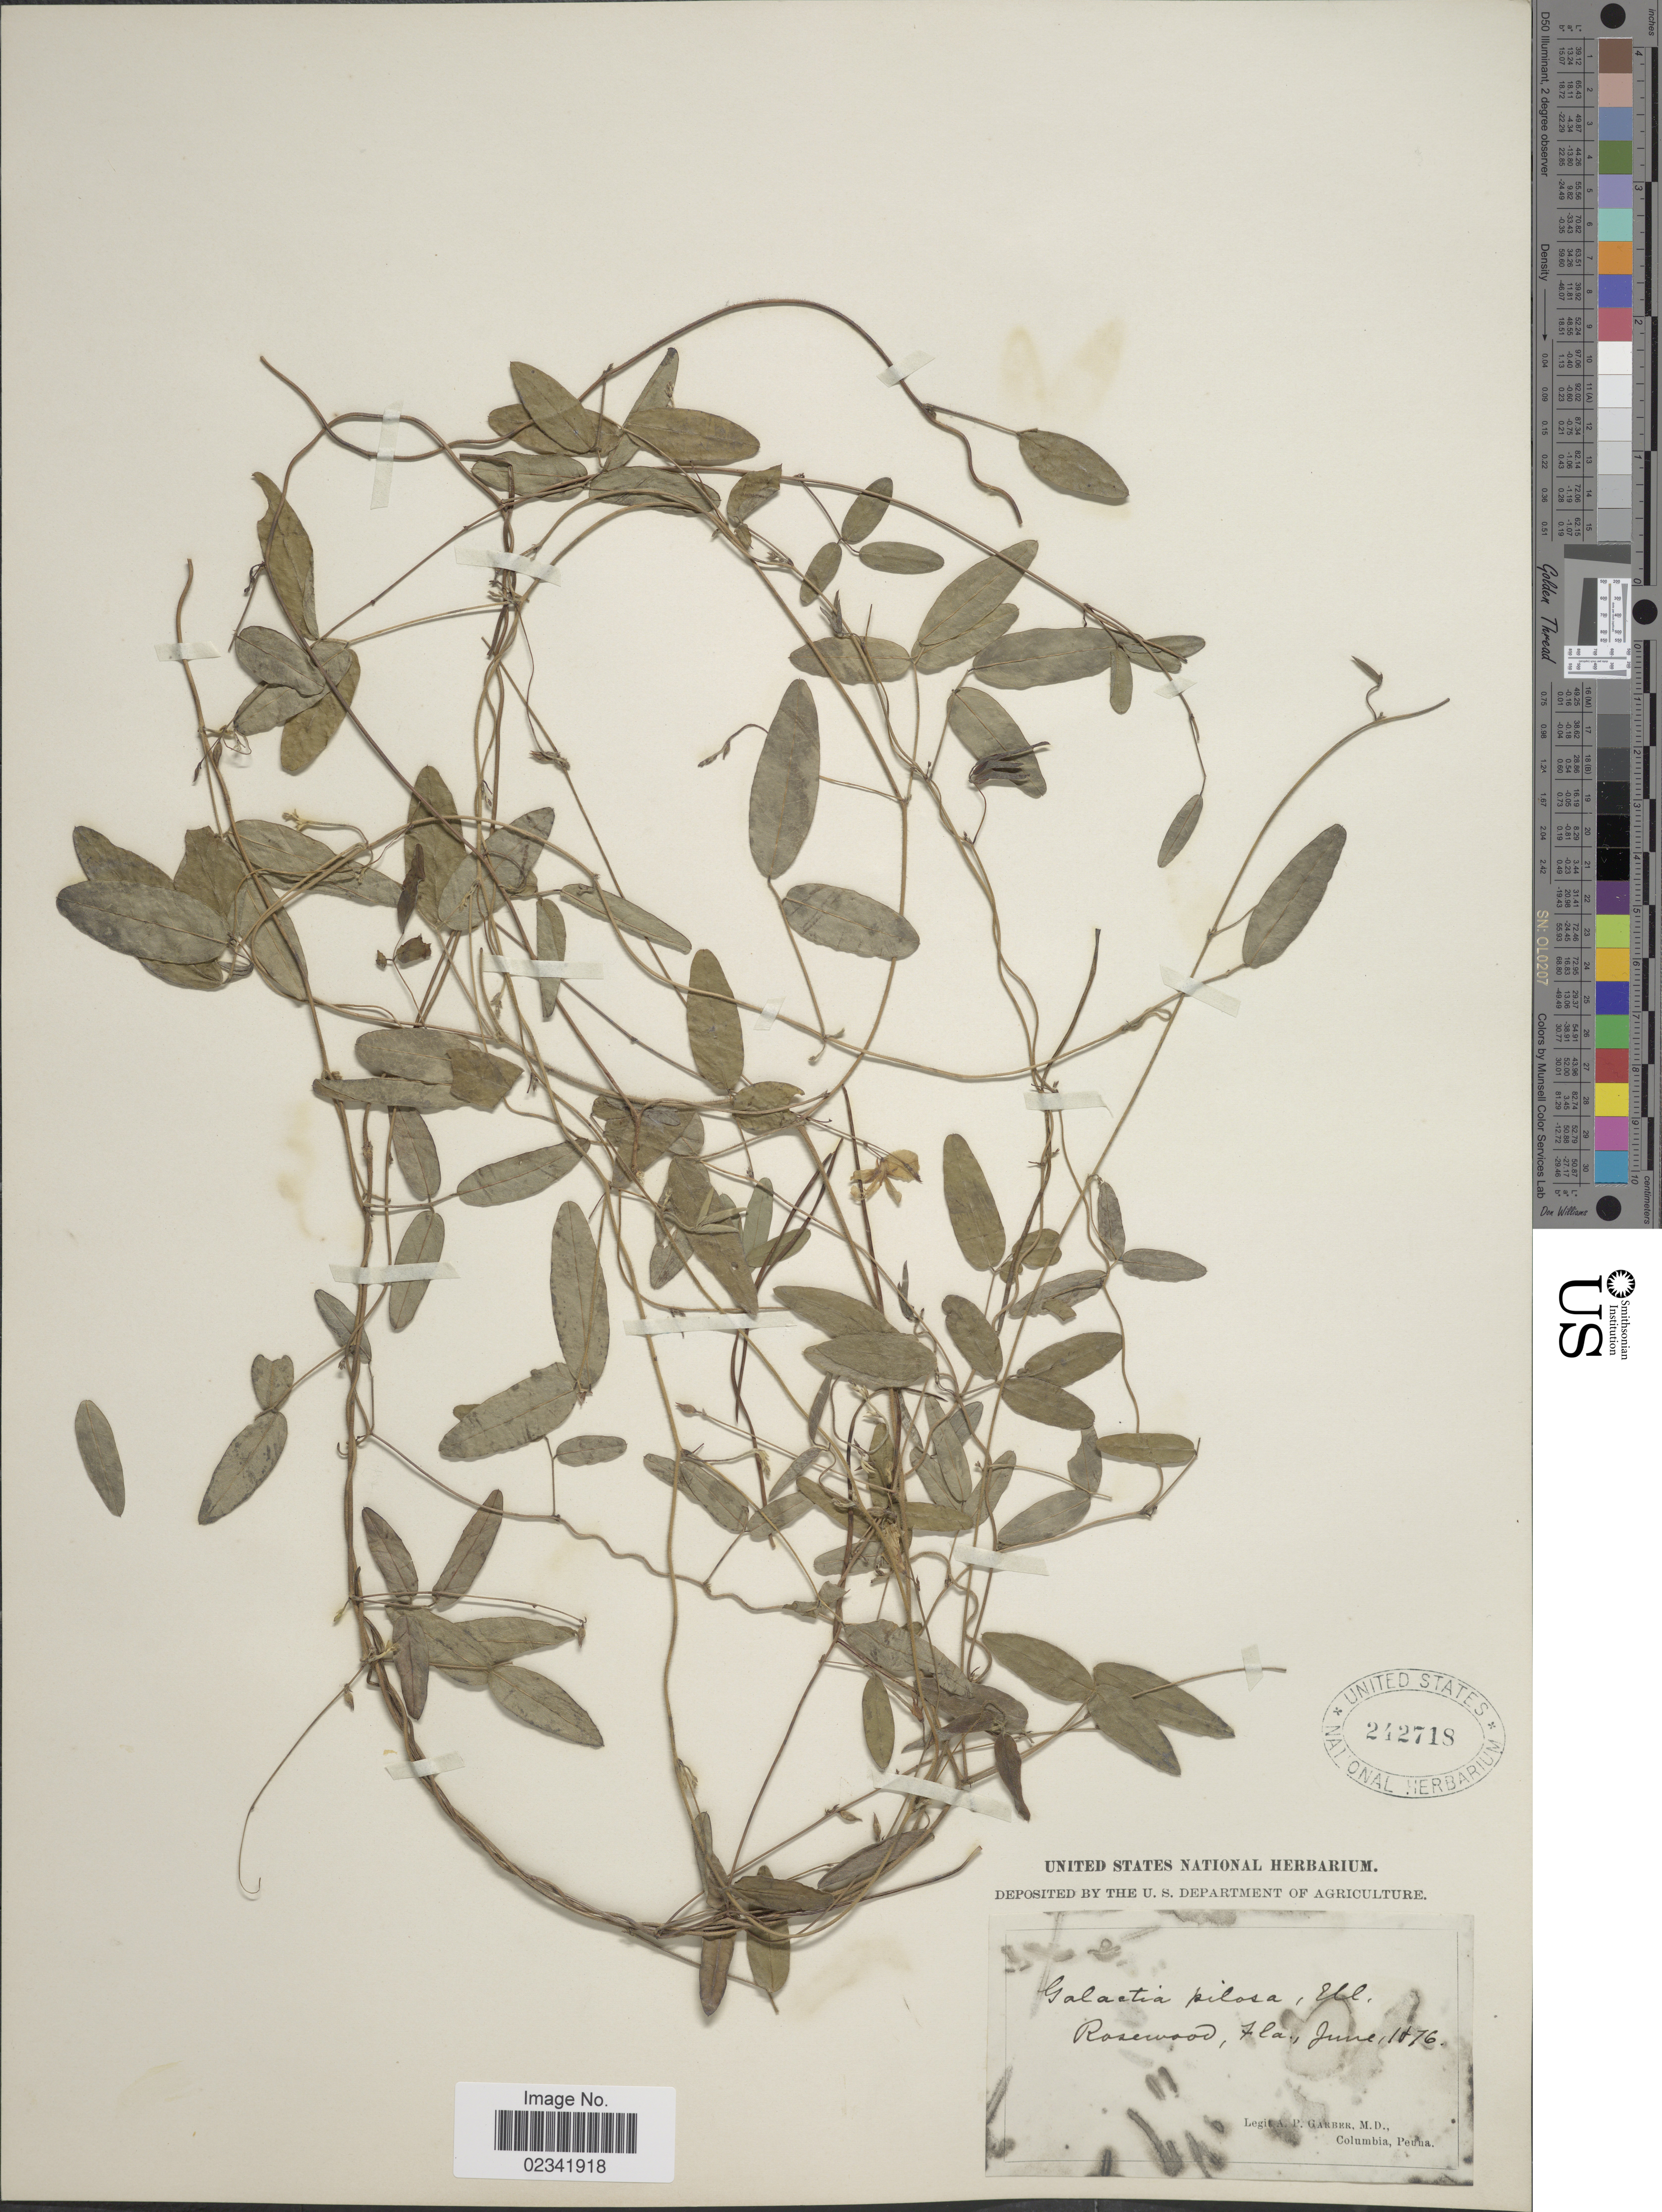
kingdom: Plantae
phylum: Tracheophyta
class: Magnoliopsida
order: Fabales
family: Fabaceae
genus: Galactia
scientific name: Galactia volubilis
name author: (L.) Britton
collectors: A. P. Garber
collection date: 1876-06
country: United States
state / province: Florida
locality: Rosewood, Fla.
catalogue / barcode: US 242718